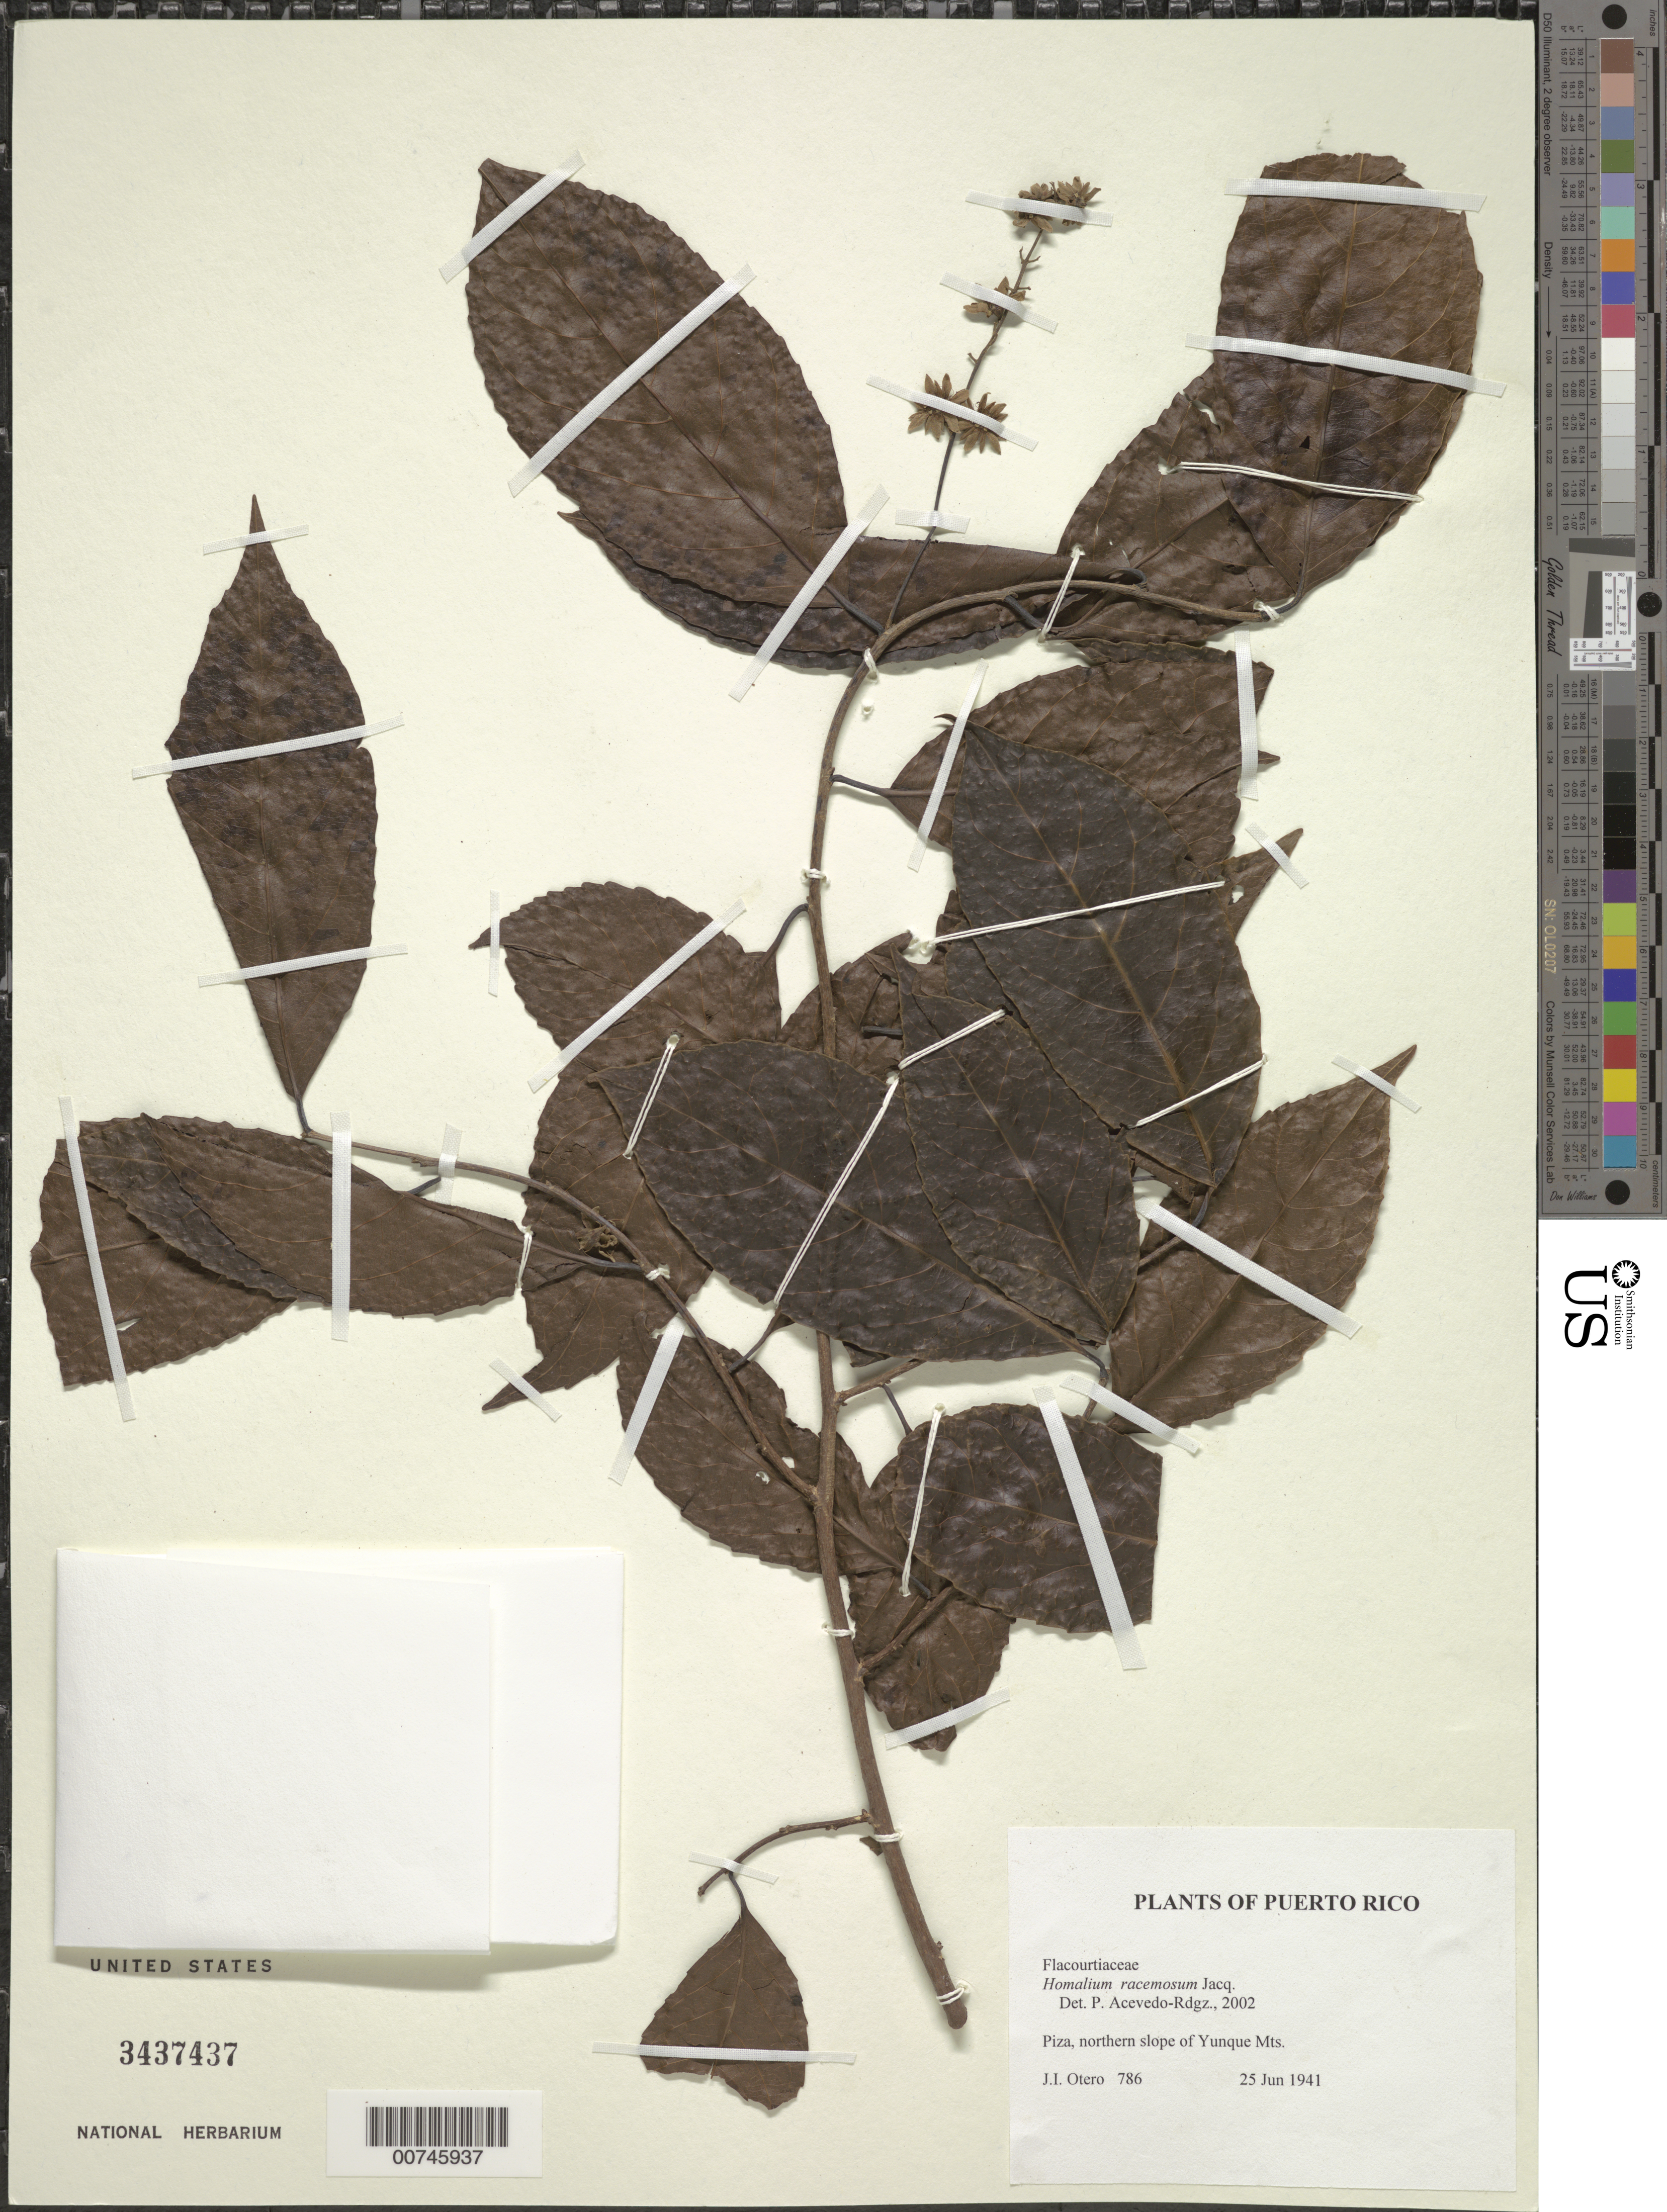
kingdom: Plantae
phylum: Tracheophyta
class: Magnoliopsida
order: Malpighiales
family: Salicaceae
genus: Homalium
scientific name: Homalium racemosum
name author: Jacq.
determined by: Acevedo-Rodríguez, P., (BOT), Smithsonian Institution - National Museum of Natural History (UNITED STATES)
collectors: J. Otero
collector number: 786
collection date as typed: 25 Jun 1941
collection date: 1941-06-25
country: Puerto Rico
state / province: Luquillo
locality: Piza, northern slope of Yunque Mountains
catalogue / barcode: US 3437437